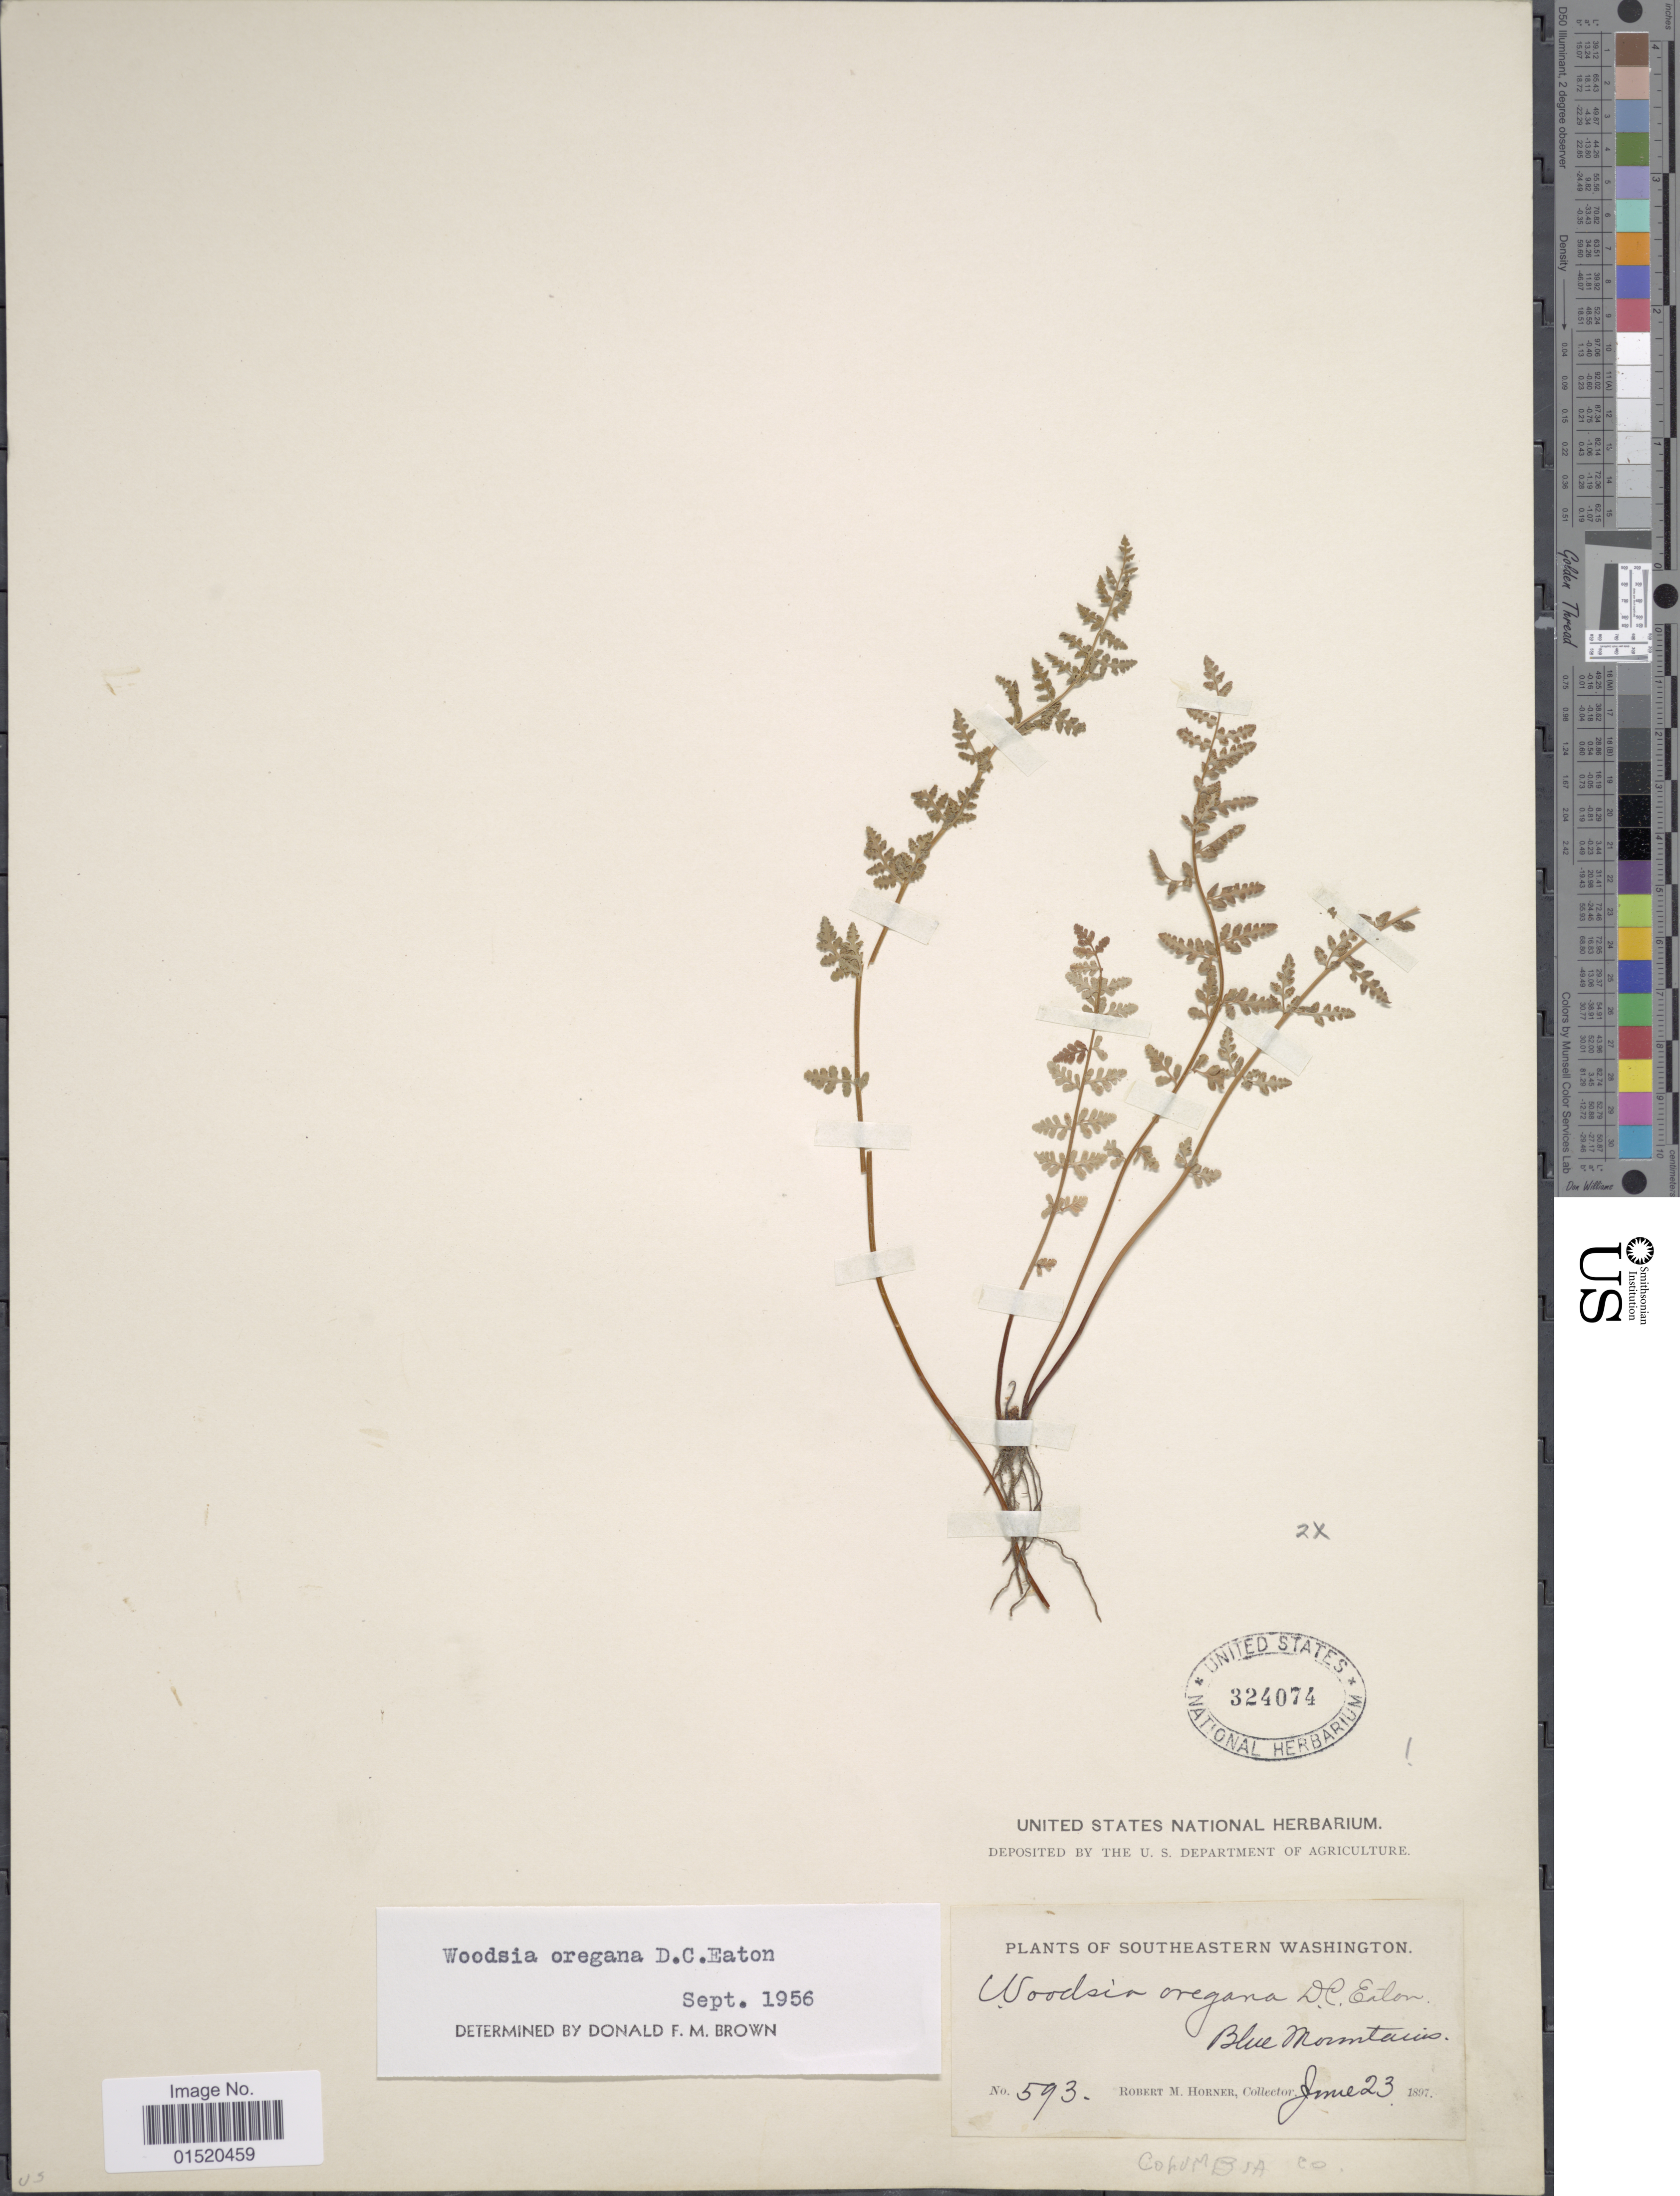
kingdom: Plantae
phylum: Tracheophyta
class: Polypodiopsida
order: Polypodiales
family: Woodsiaceae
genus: Woodsia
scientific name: Woodsia oregana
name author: D.C. Eaton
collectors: R. Horner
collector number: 593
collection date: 1897-06-23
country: United States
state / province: Washington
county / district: Clallam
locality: Southeastern Washington, Blue Mountains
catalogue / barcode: US 324074